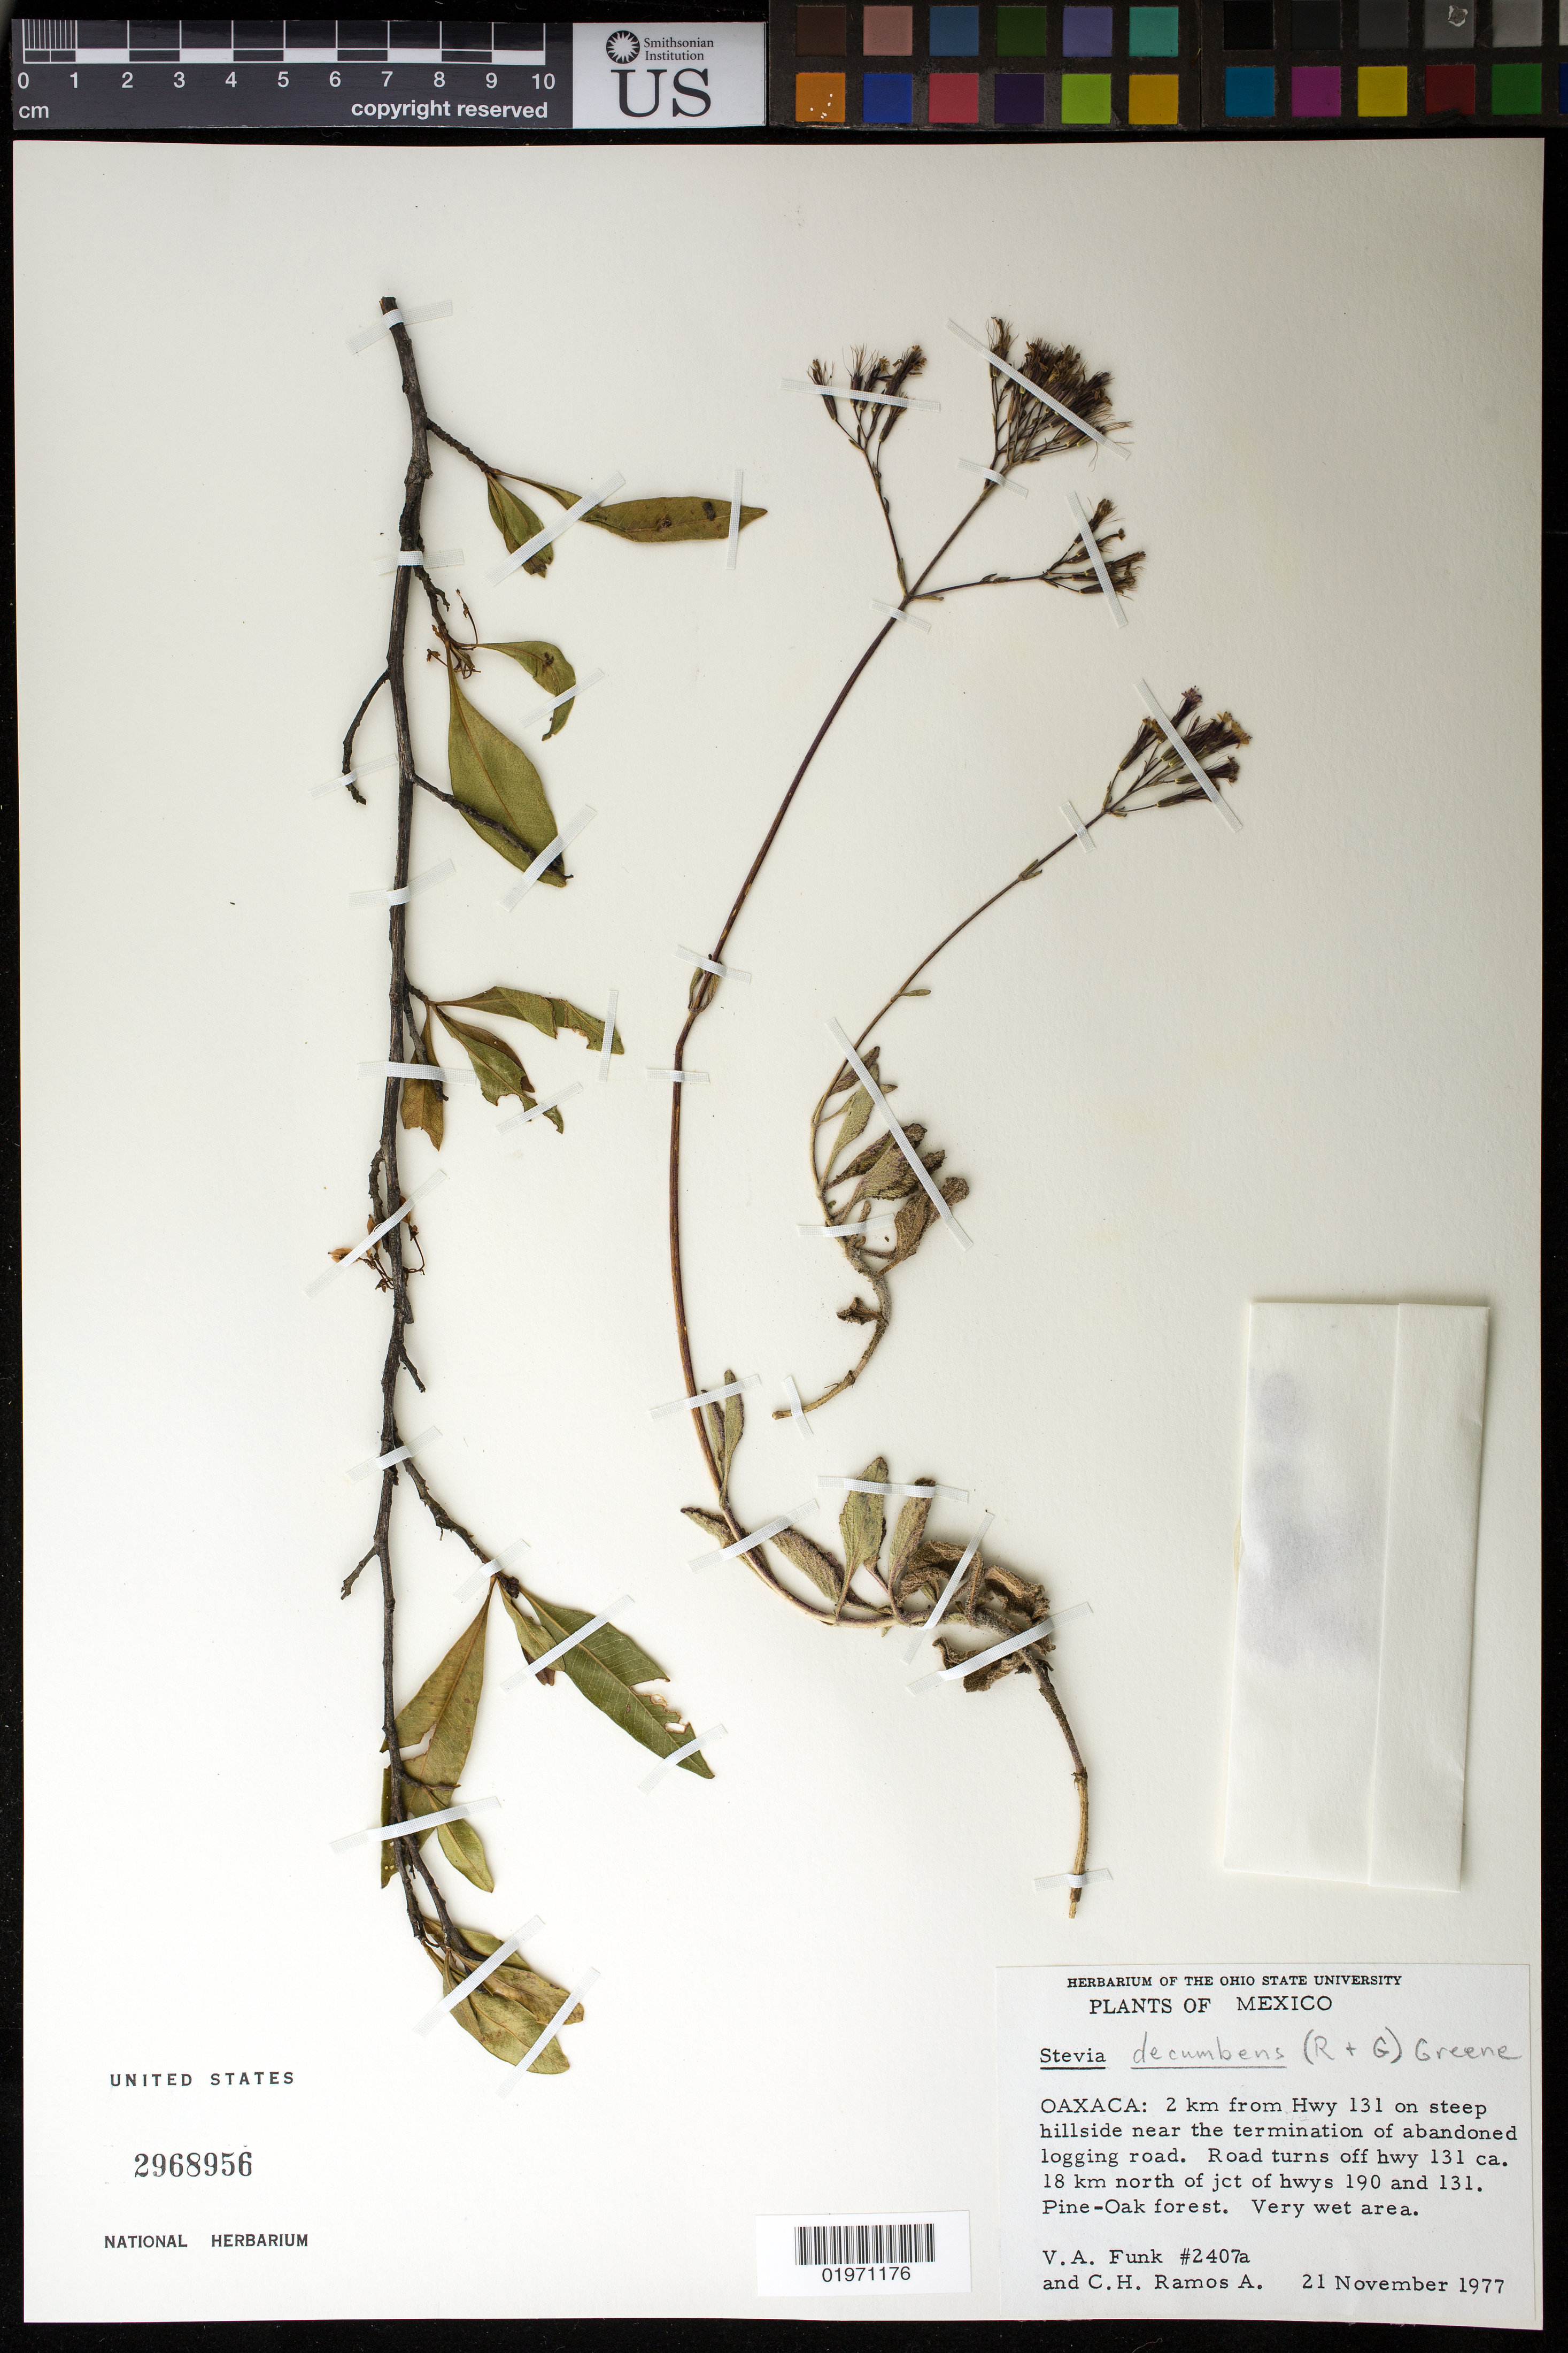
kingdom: Plantae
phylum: Tracheophyta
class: Magnoliopsida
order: Asterales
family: Asteraceae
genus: Stevia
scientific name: Stevia decumbens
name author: S.W. Greene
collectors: V. Funk & C. H. Ramos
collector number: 2407 A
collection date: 1977-11-21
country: Mexico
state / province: Oaxaca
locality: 2 km from Hwy 131 on steep hillside near the termination of abandoned logging road. Road turns off of Hwy 131 ca 18 km N of jct of Hwys 190 and 131.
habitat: Pine-Oak forest; very wet area.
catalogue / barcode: US 2968956